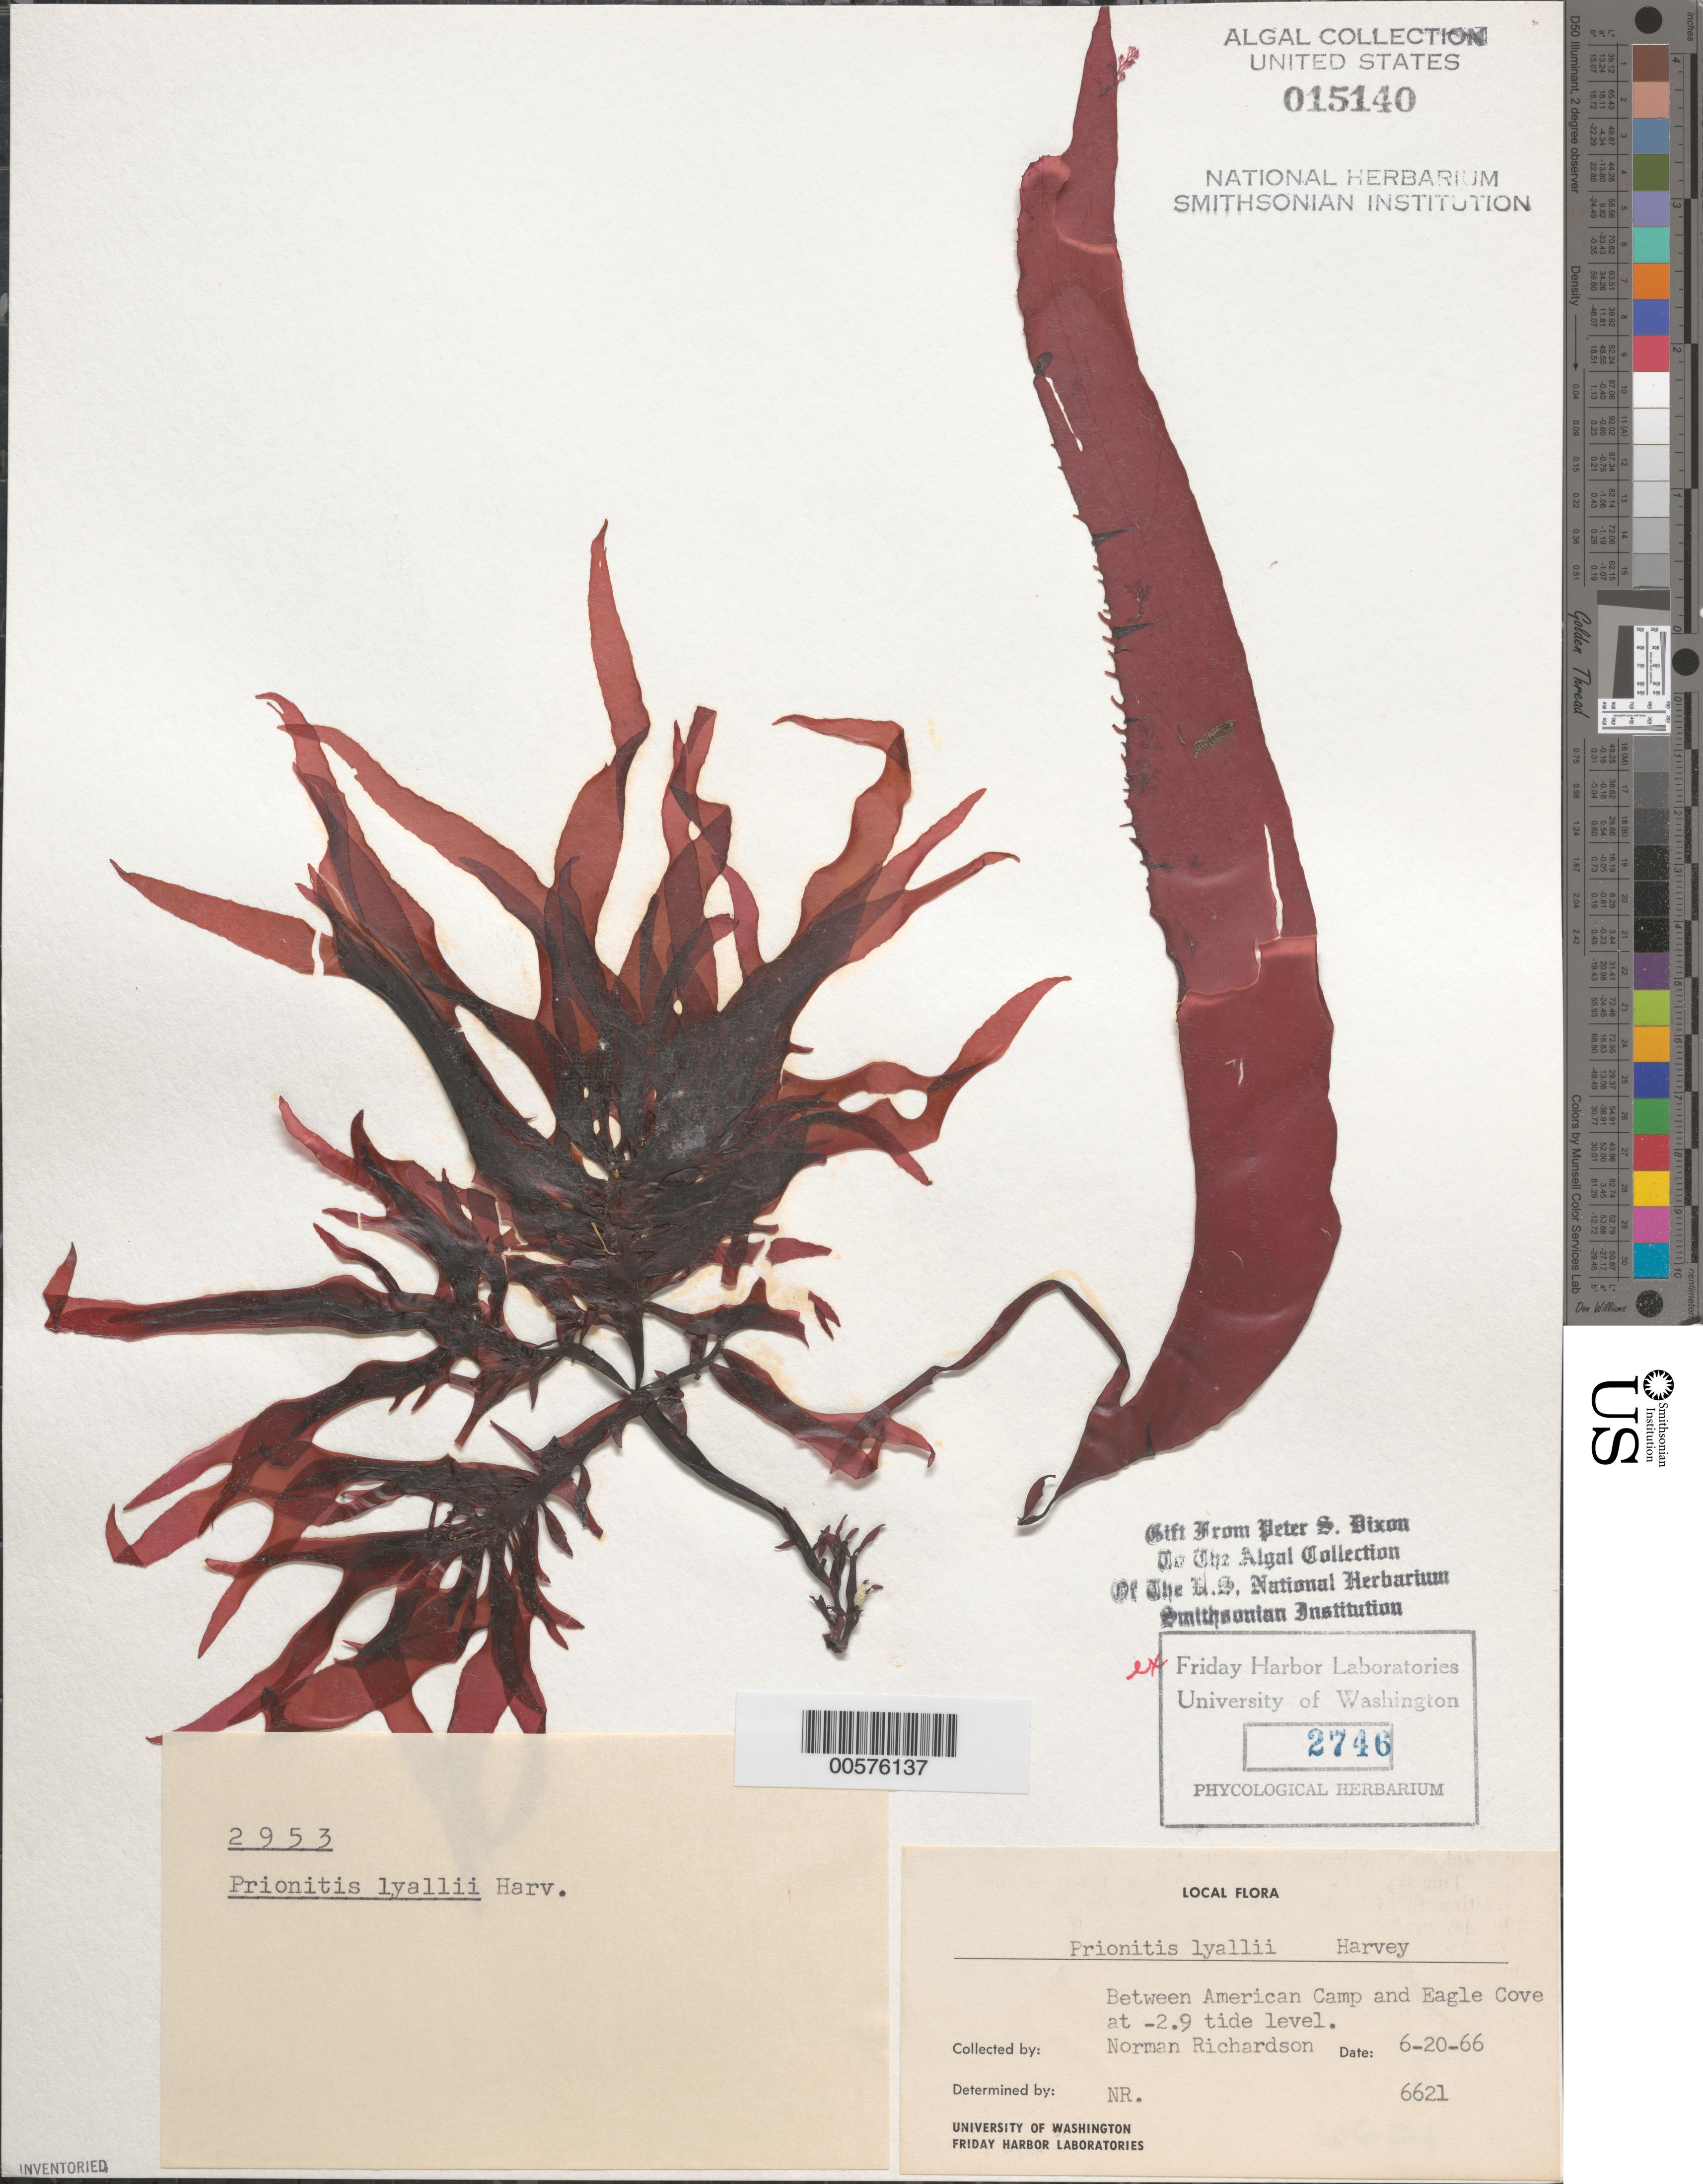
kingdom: Plantae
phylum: Rhodophyta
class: Florideophyceae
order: Cryptonemiales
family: Cryptonemiaceae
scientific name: Prionitis sternbergii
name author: (C. Agardh) J. Agardh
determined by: Algae name updating Project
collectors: N. Richardson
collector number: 6621 & PSD 2953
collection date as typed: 20 Jun 1966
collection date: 1966-06-20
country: United States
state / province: Washington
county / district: San Juan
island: San Juan Island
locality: Between American Camp and Eagle Cove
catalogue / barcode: US 15140